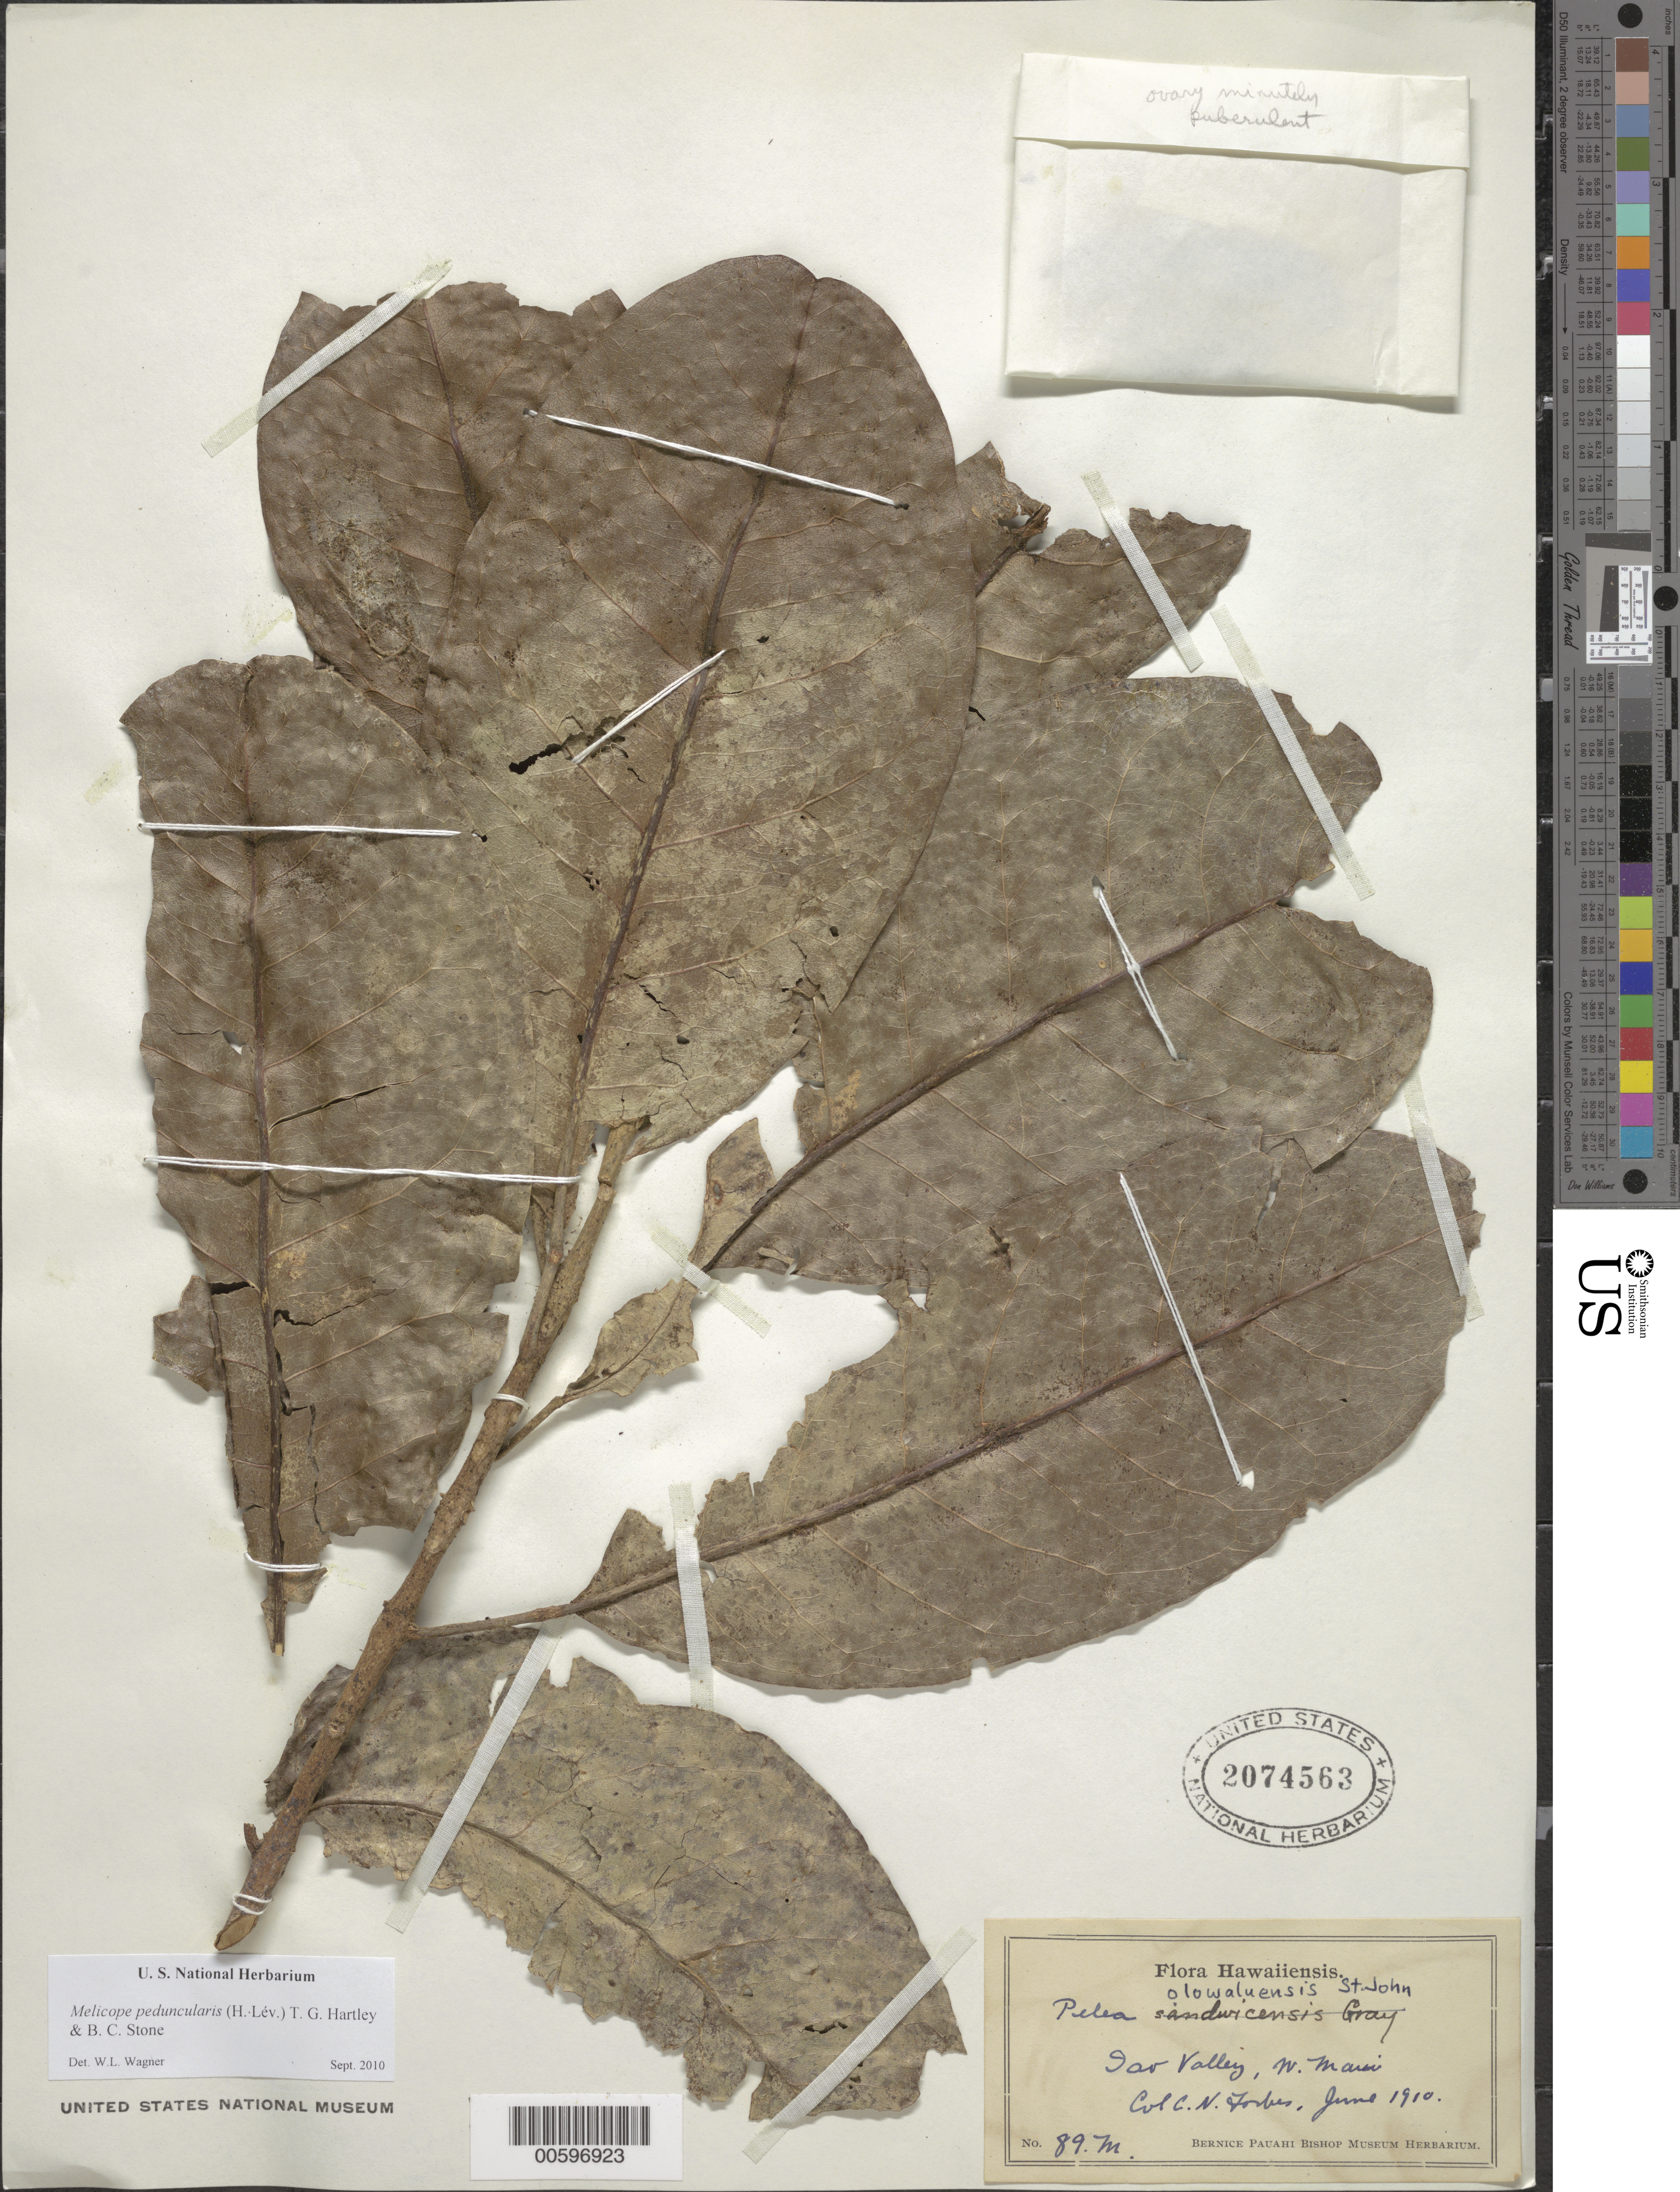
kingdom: Plantae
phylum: Tracheophyta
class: Magnoliopsida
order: Sapindales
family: Rutaceae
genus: Melicope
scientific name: Melicope peduncularis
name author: (H. Lév.) T.G. Hartley & B.C. Stone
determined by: Wagner, W. L., (BOT), Smithsonian Institution - National Museum of Natural History (UNITED STATES)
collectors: C. N. Forbes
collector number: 89.M.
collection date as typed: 0 Jun 1910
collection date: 1910-06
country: United States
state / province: Hawaii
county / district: Maui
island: Maui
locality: W Maui, Iao Valley.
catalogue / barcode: US 2074563